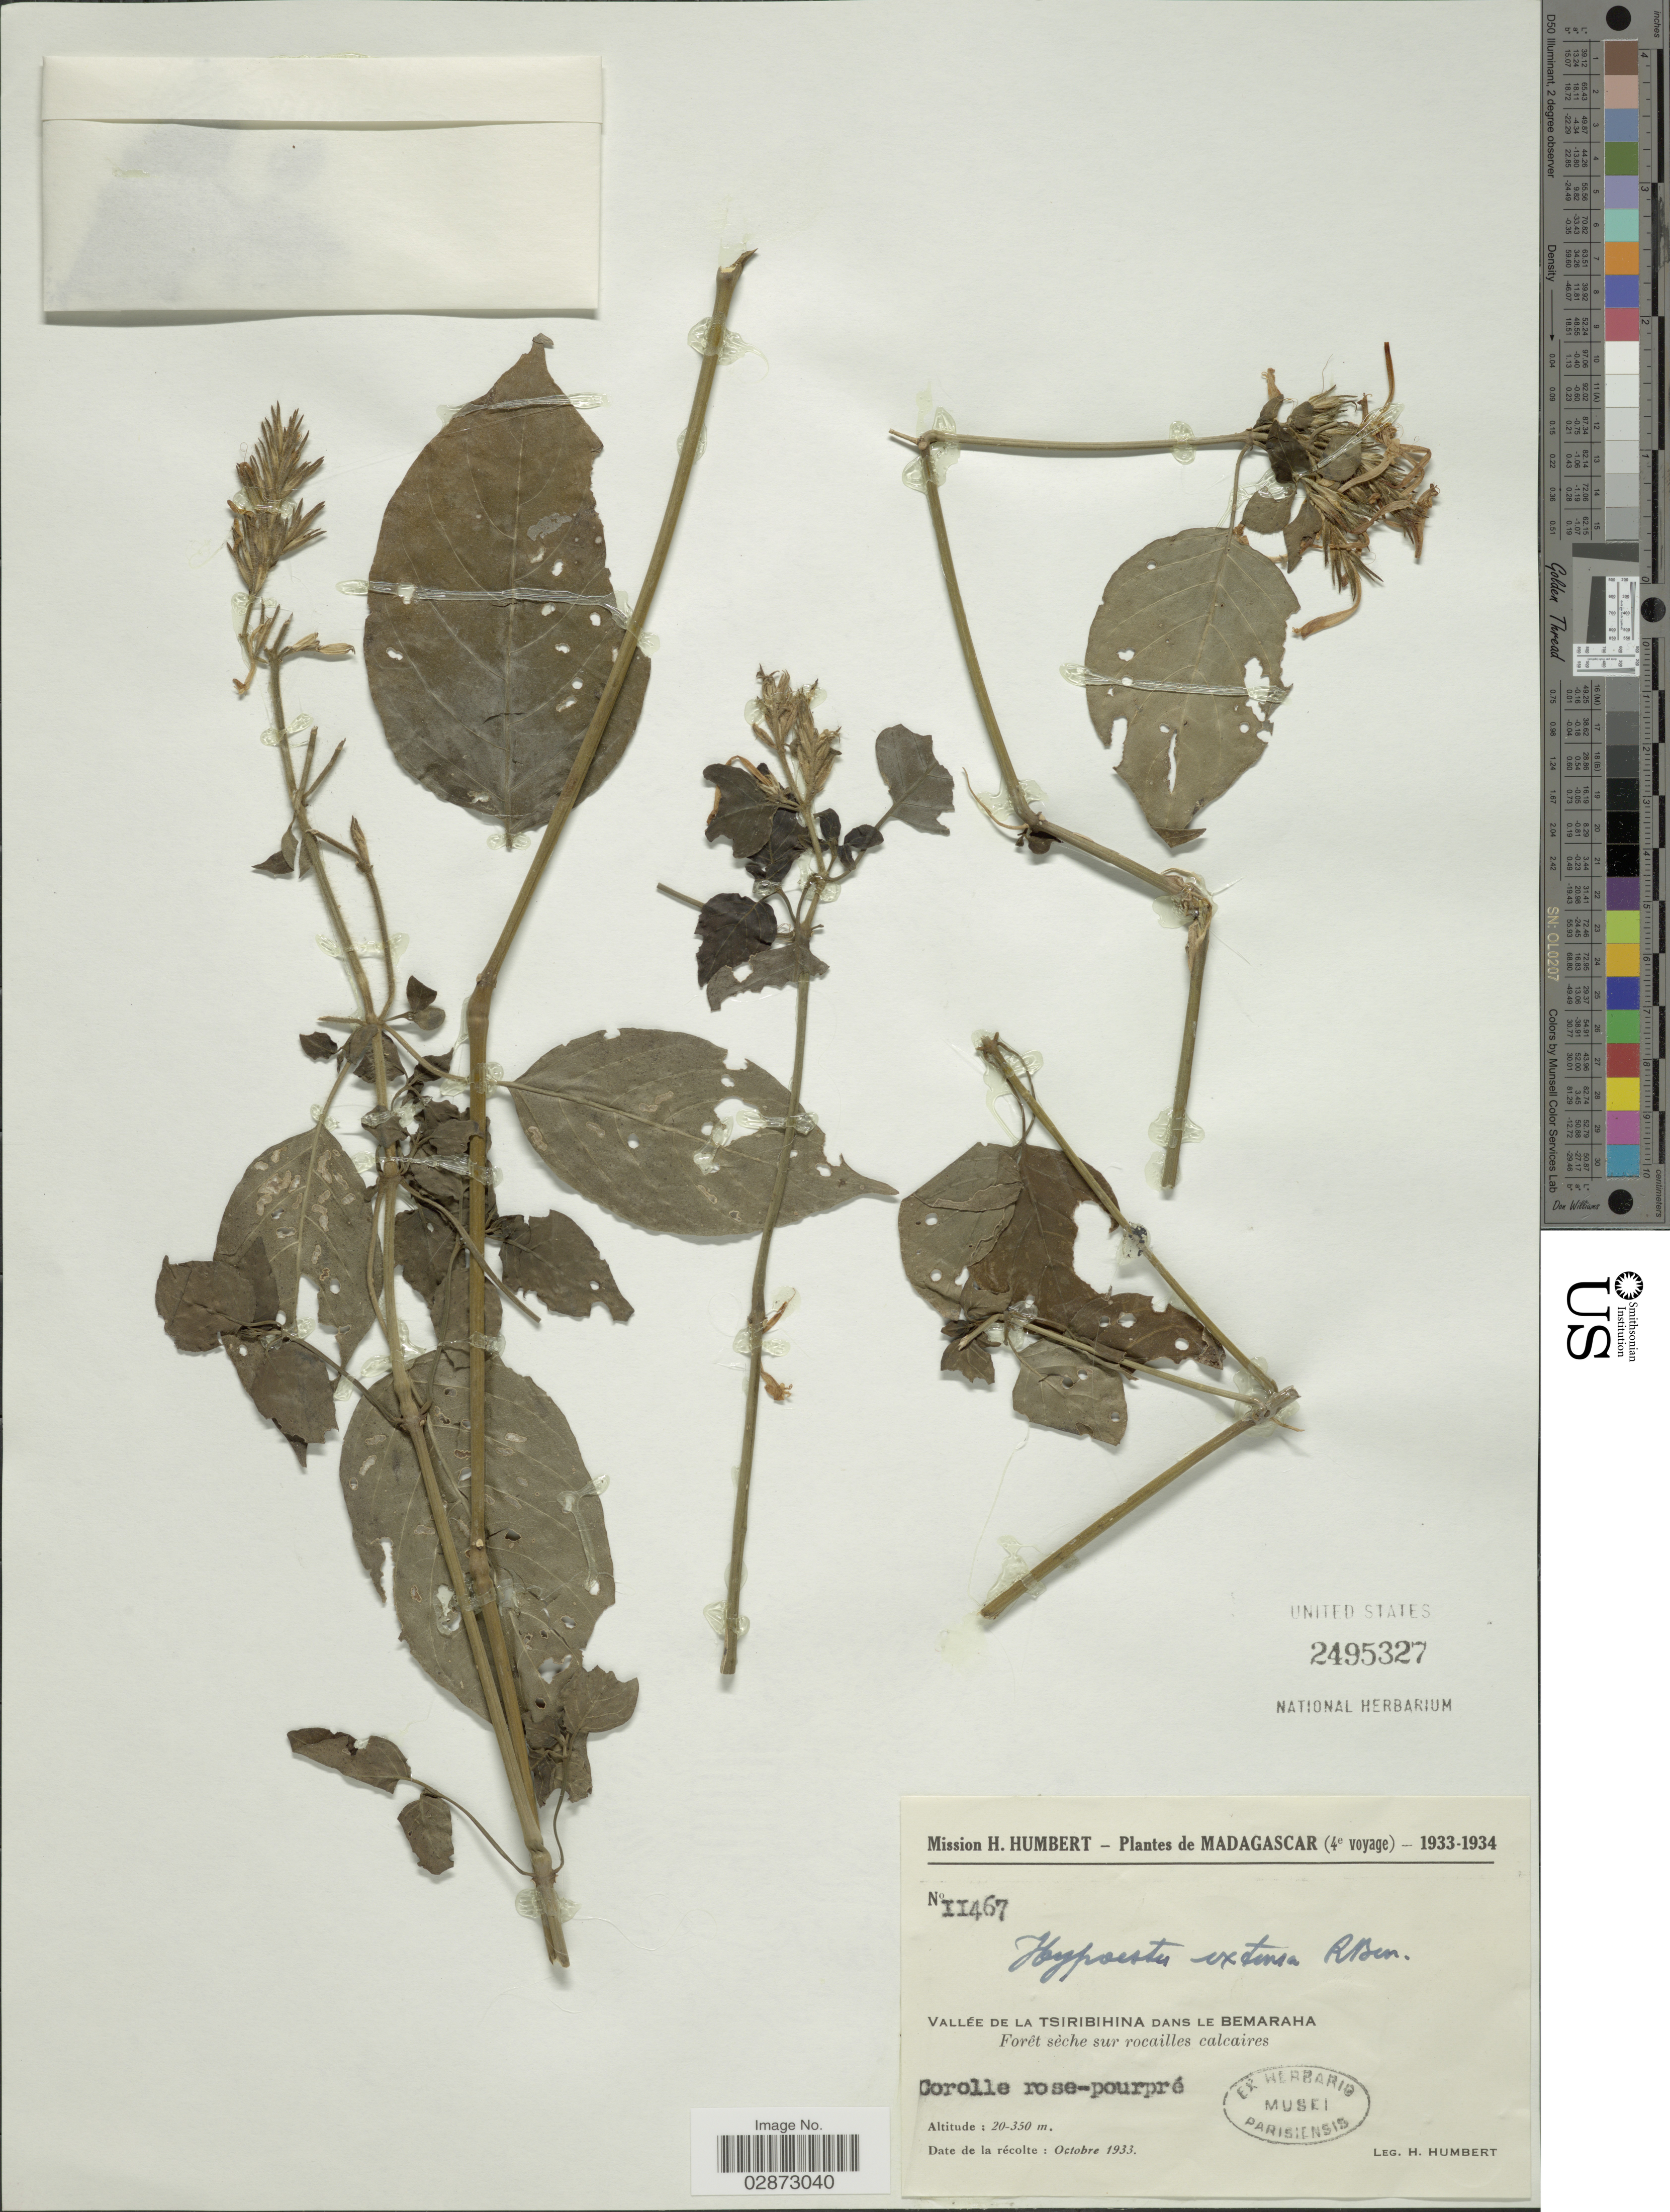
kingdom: Plantae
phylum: Tracheophyta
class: Magnoliopsida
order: Lamiales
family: Acanthaceae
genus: Hypoestes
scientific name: Hypoestes extensa Benoist sp. nov. ined.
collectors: H. Humbert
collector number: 11467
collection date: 1933-10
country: Madagascar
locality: Vallée de la Tsiribihina dans le Bemaraha.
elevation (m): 20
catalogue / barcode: US 2495327